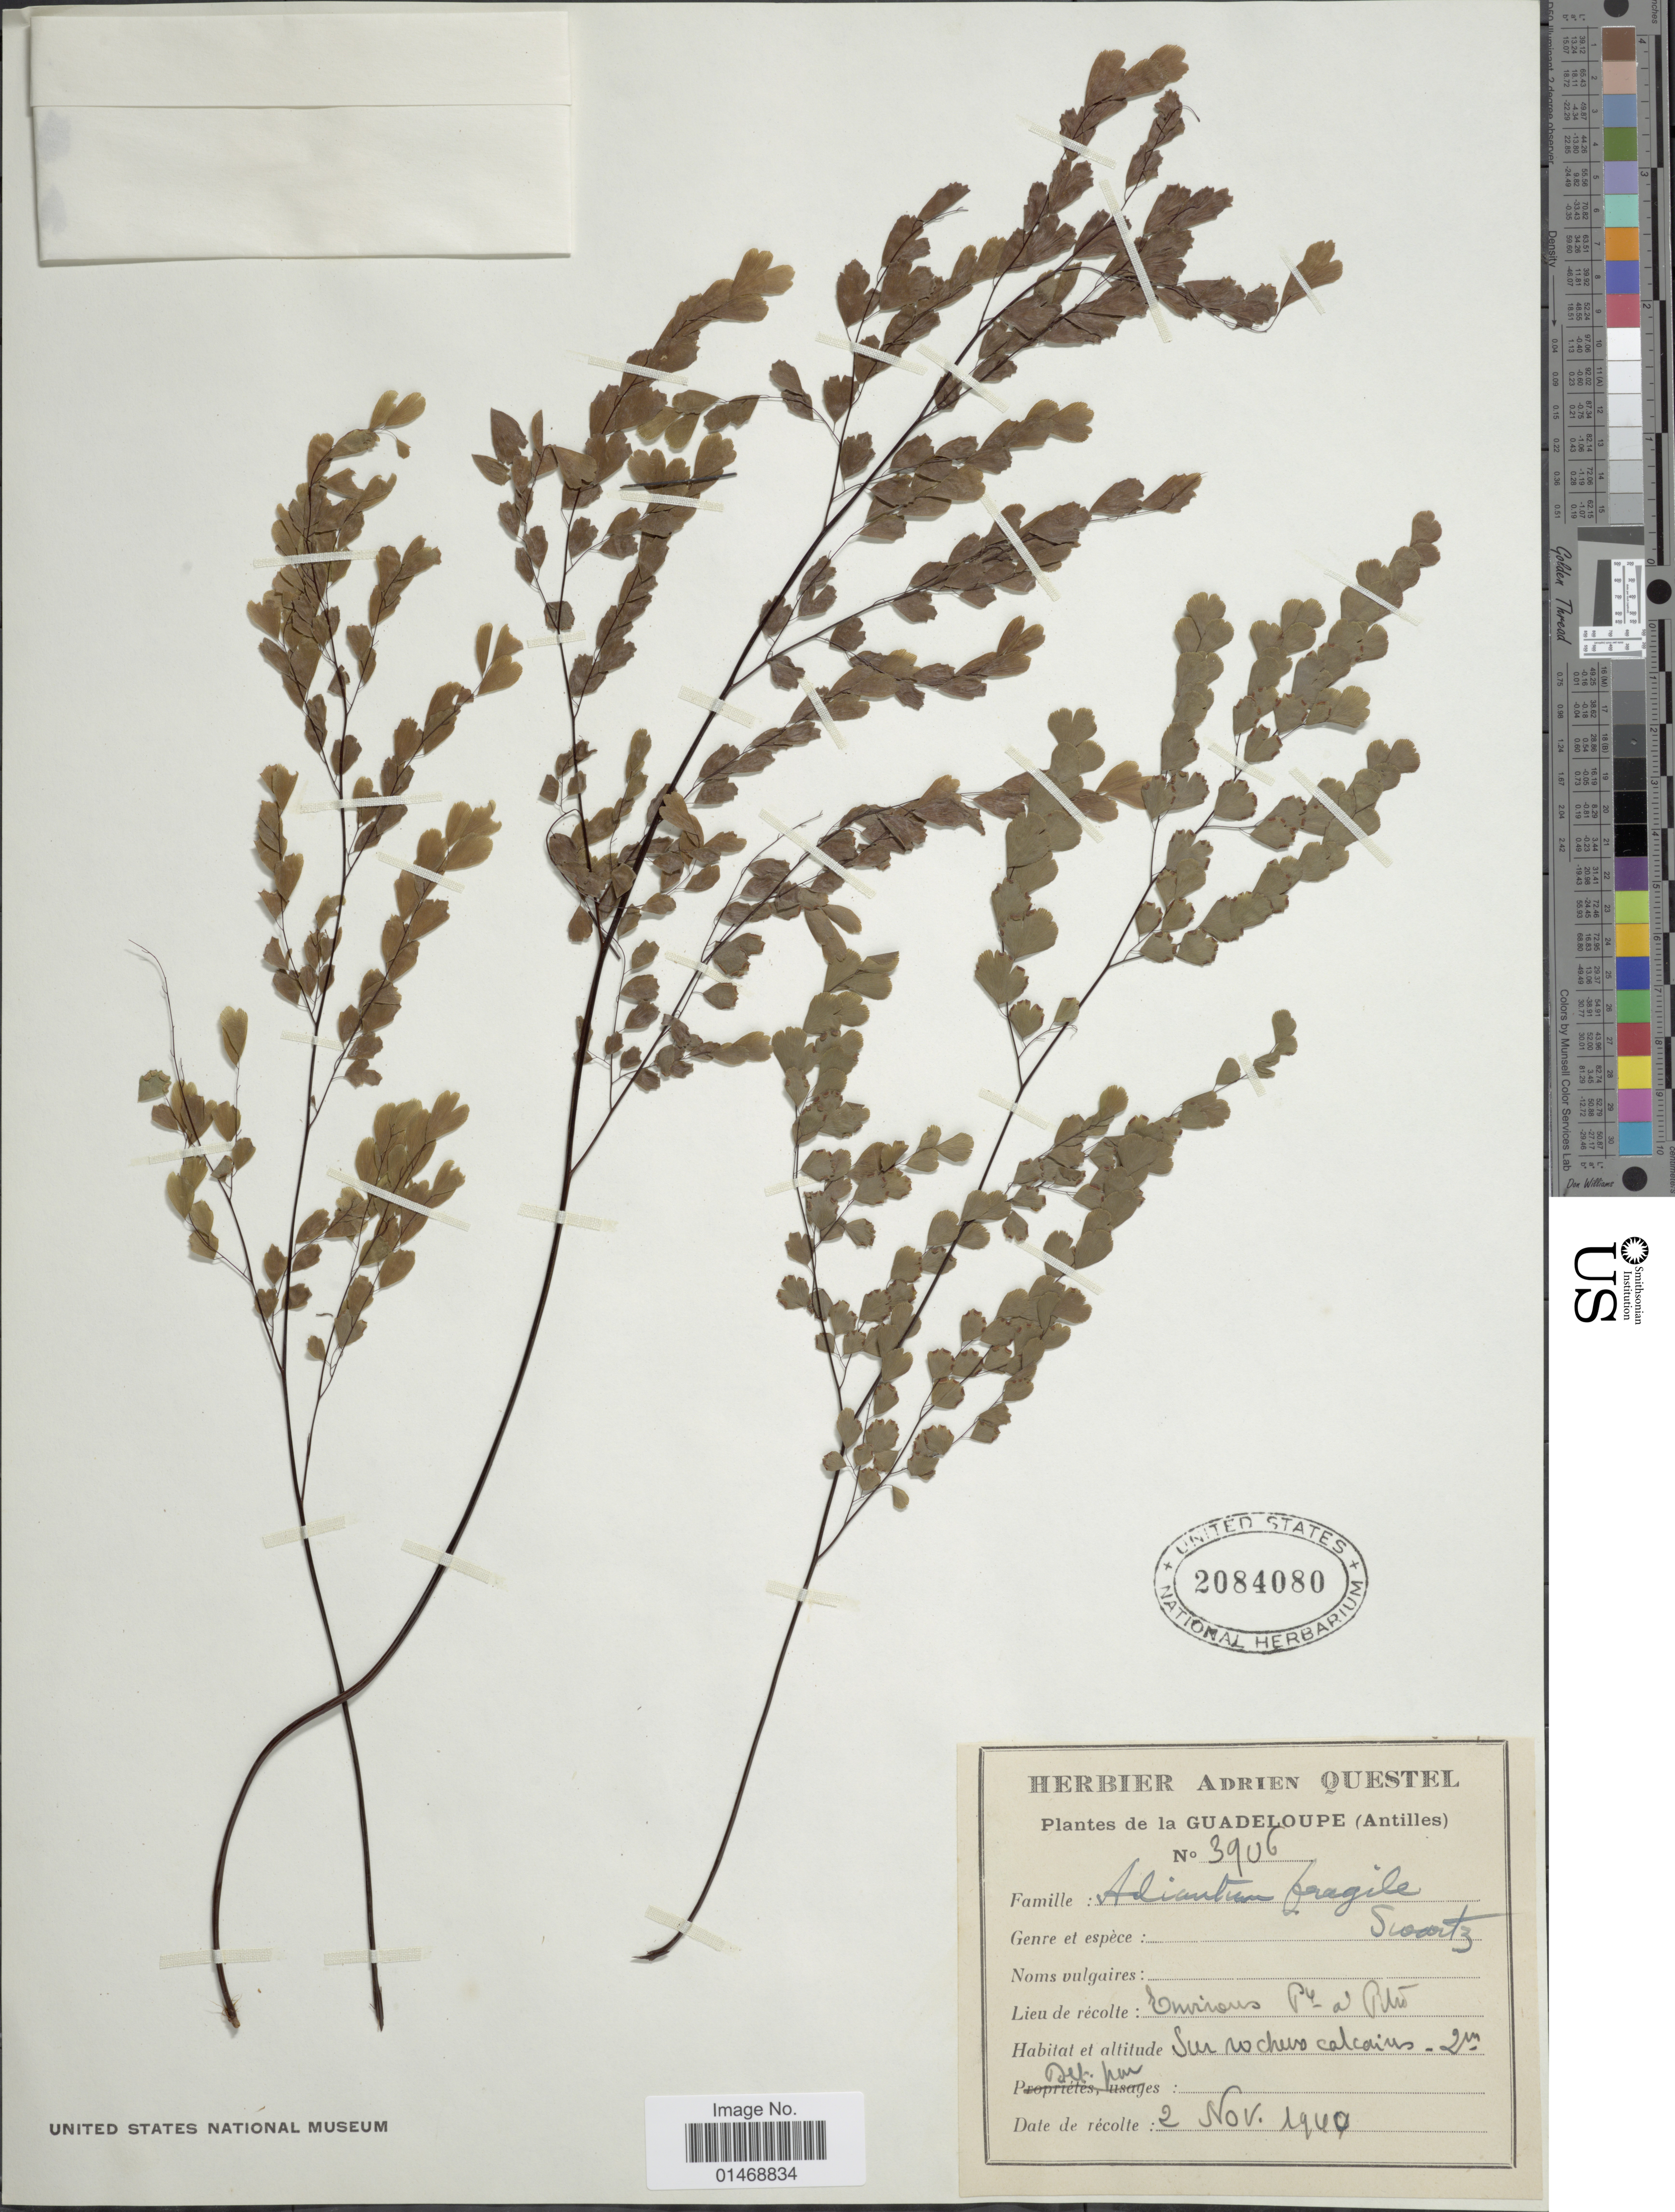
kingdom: Plantae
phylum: Tracheophyta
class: Polypodiopsida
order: Polypodiales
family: Pteridaceae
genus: Adiantum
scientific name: Adiantum fragile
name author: Sw.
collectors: ex herb. A. Questal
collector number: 3906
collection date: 1940-11-02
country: Guadeloupe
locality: Environs Pte-à-Pitre.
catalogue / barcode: US 2084080